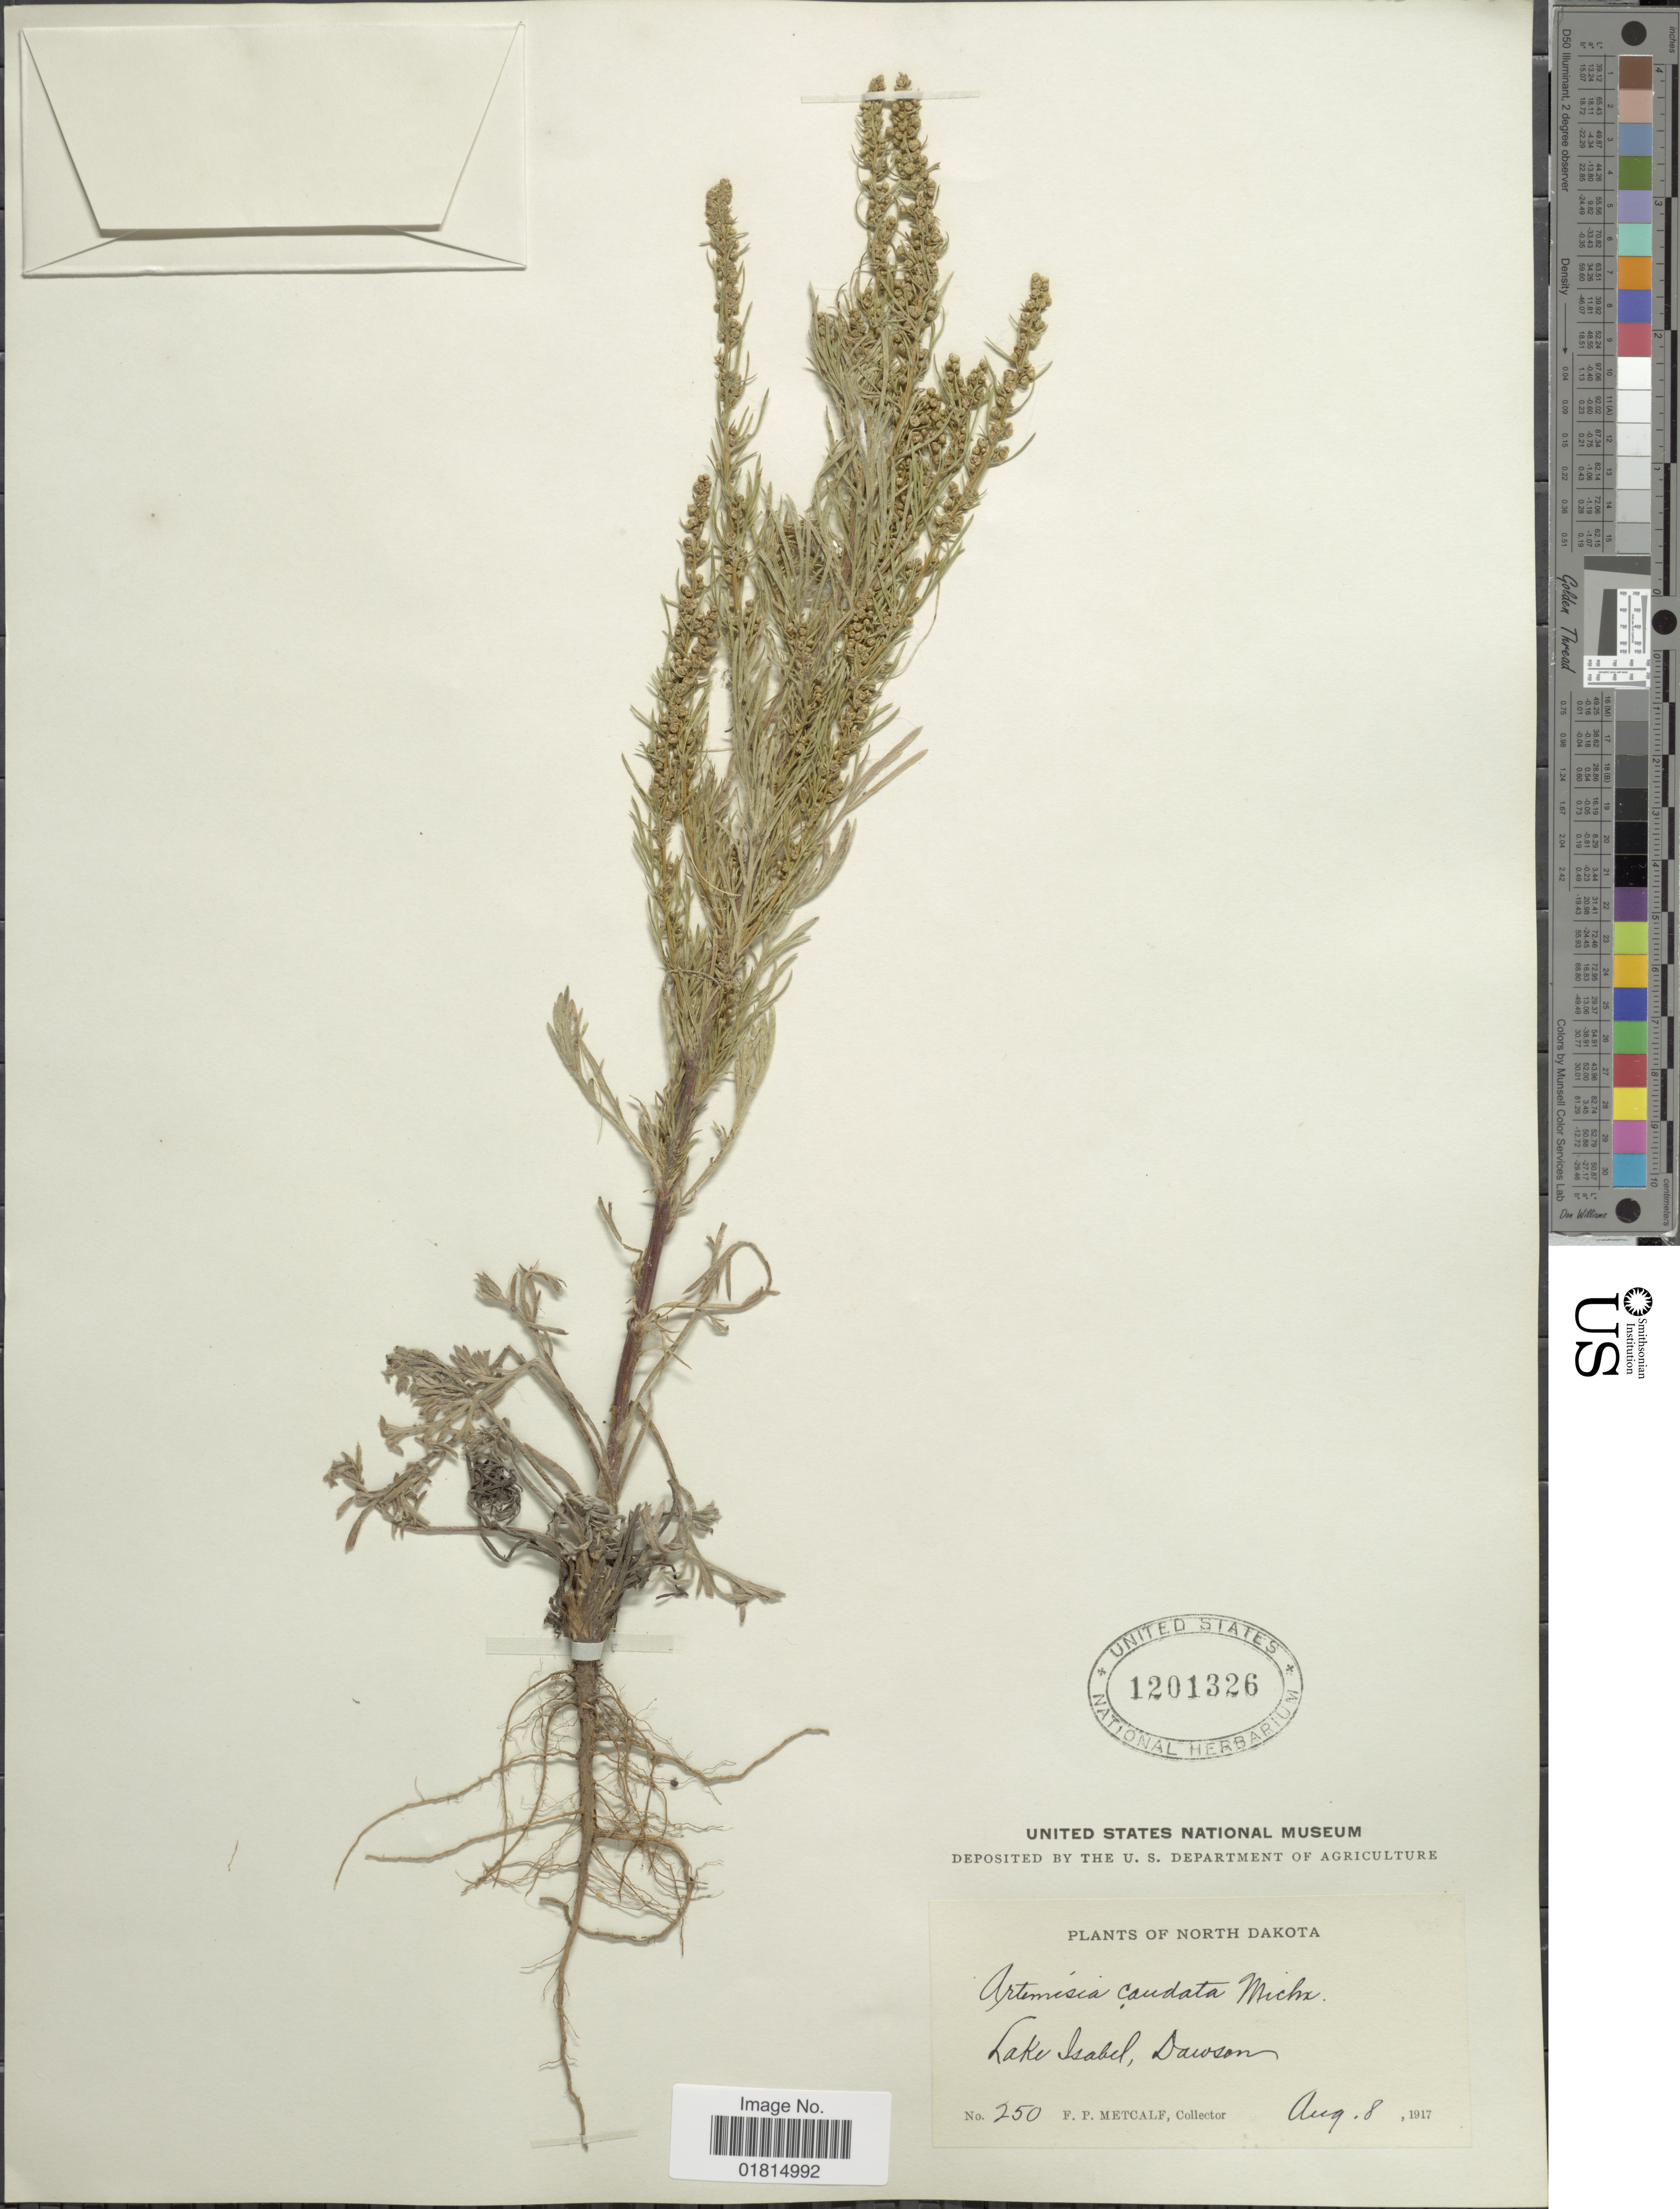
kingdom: Plantae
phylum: Tracheophyta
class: Magnoliopsida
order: Asterales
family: Asteraceae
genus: Artemisia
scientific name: Artemisia caudata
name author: Michx.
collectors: F. Metcalf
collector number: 250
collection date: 1917-08-08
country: United States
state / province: North Dakota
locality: Lake Isabel, Dawson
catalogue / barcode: US 1201326